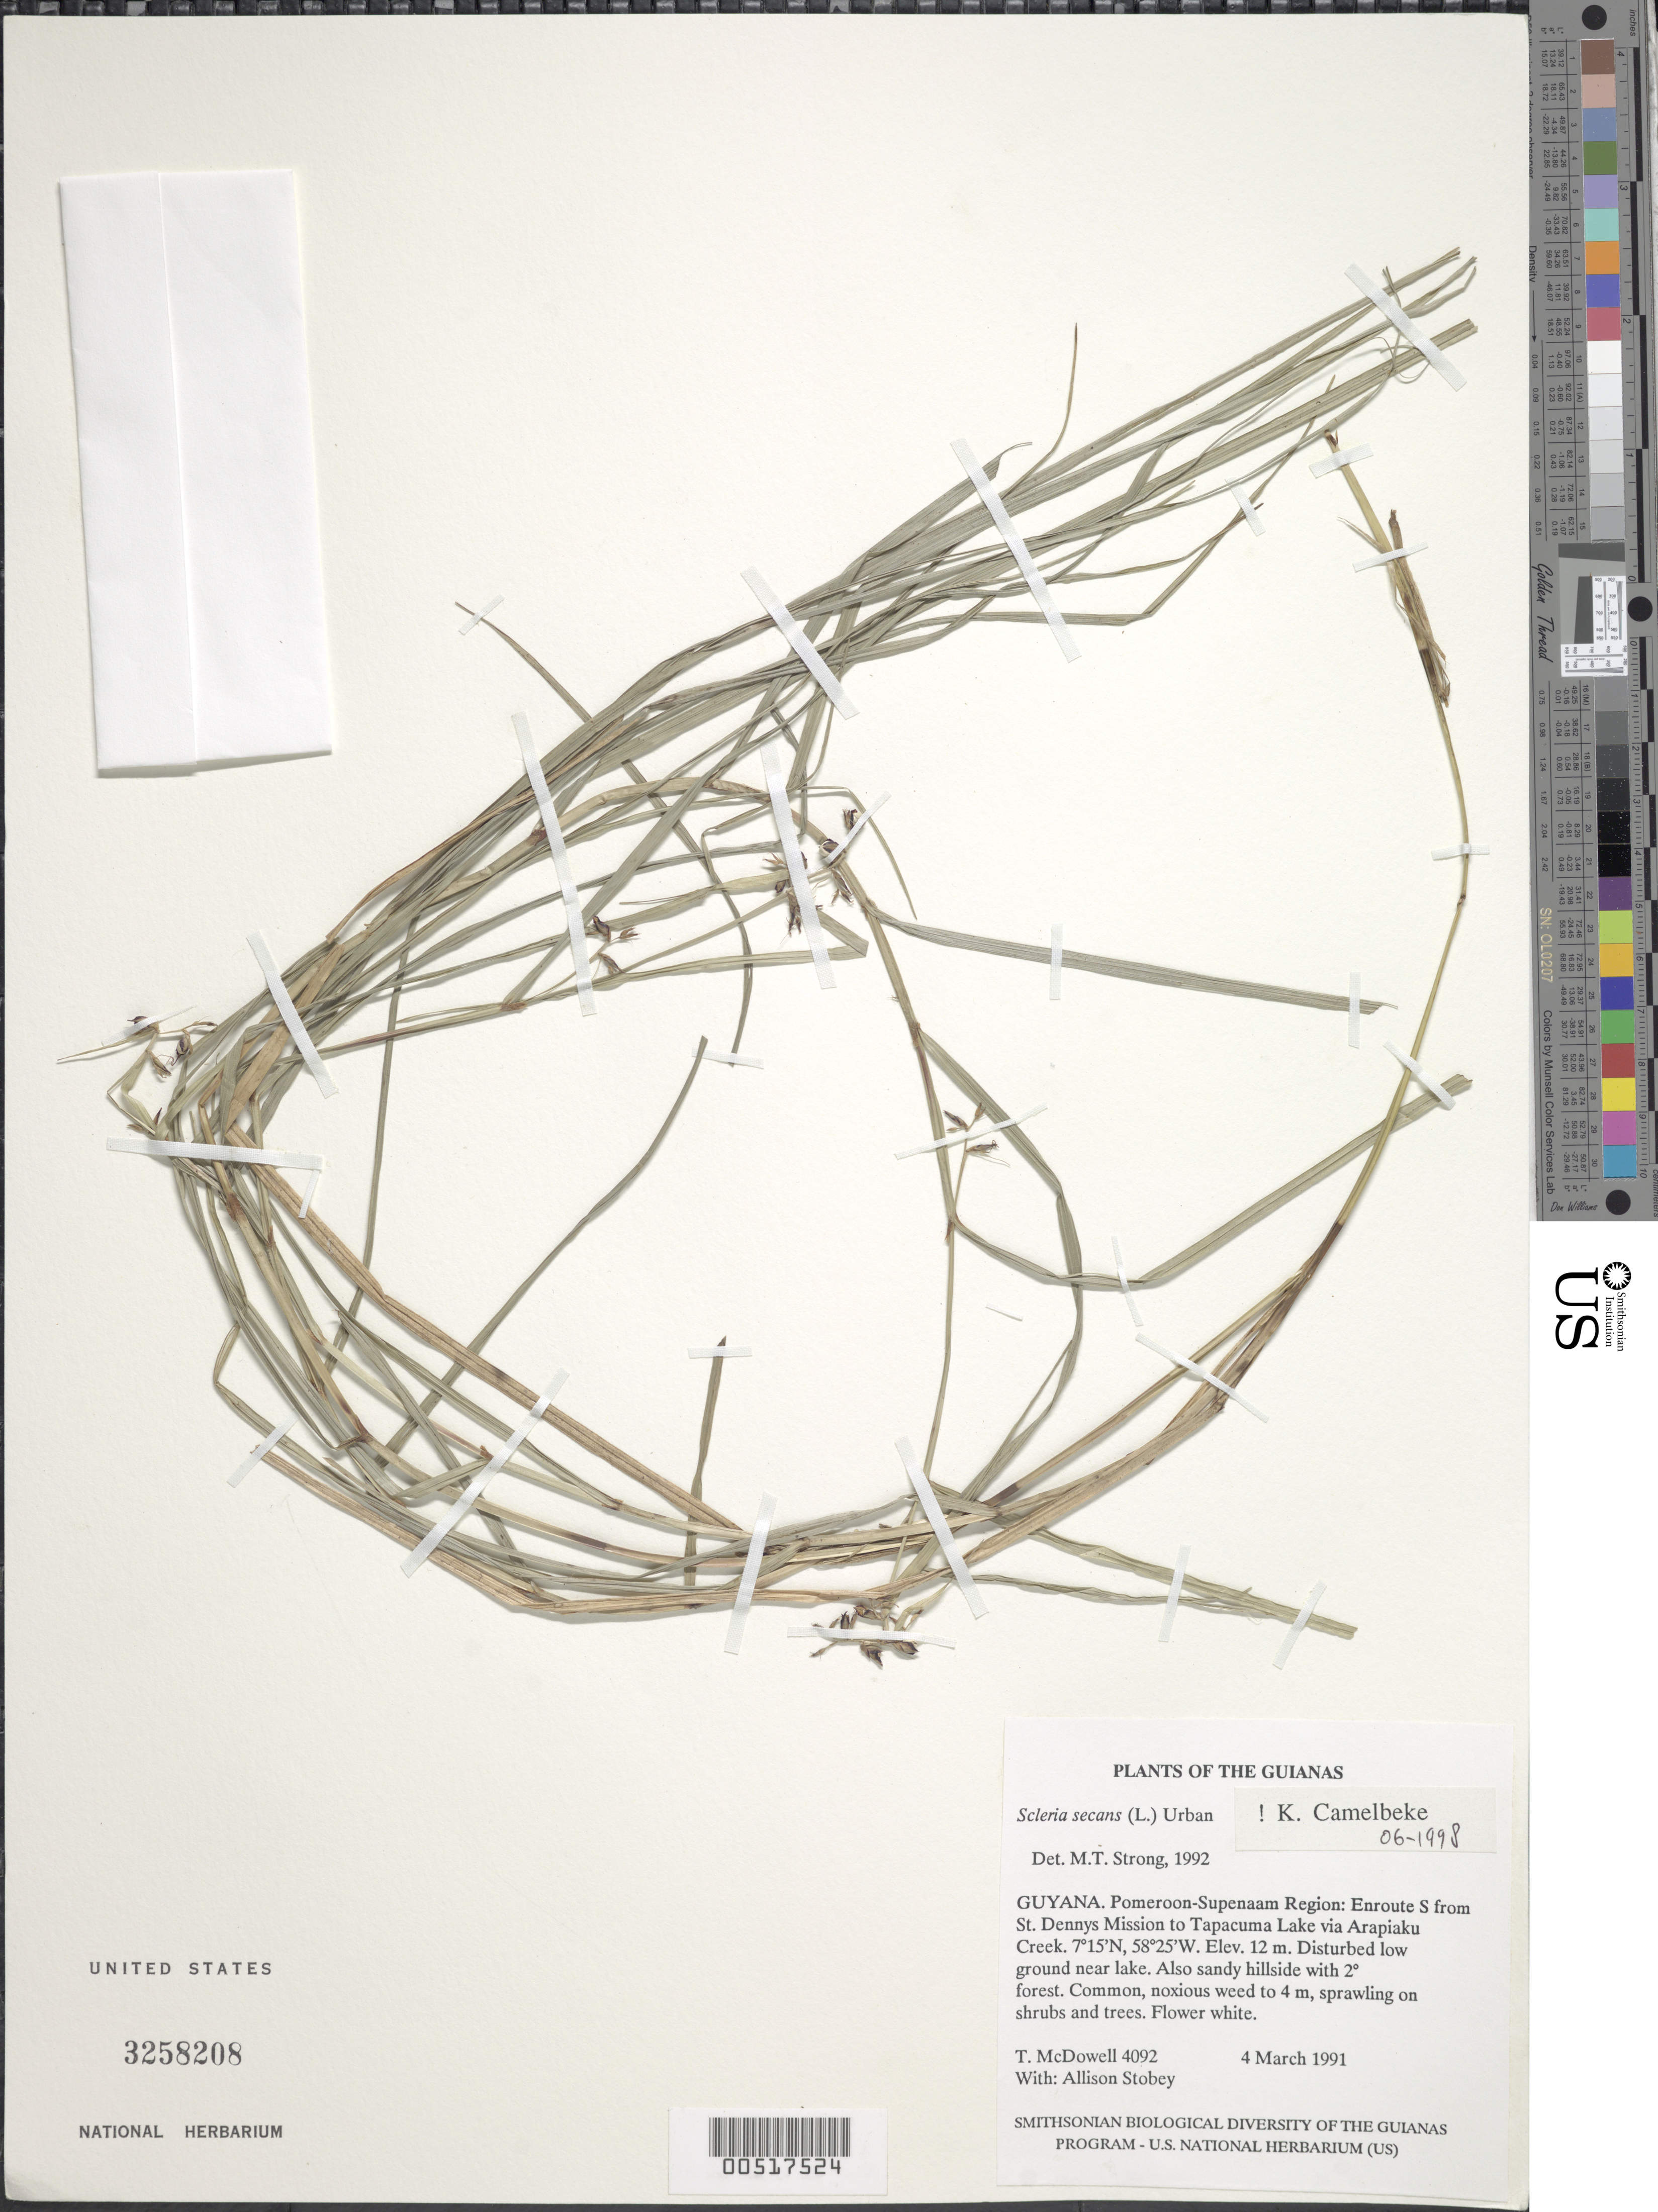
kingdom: Plantae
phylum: Tracheophyta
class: Liliopsida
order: Poales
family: Cyperaceae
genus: Scleria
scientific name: Scleria secans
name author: (L.) Urb.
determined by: Camelbeke, K.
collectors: T. McDowell, D. Gopaul, C. N. Horn & J. H. Wiersema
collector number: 4092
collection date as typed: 4 March 1991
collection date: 1991-03-04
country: Guyana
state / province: Pomeroon-Supenaam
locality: Enroute S from St. Dennys Mission to Tapacuma Lake via Arapiaku Creek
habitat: Disturbed low ground near lake. Also sandy hillside with secondary forest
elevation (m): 12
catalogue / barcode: US 3258208